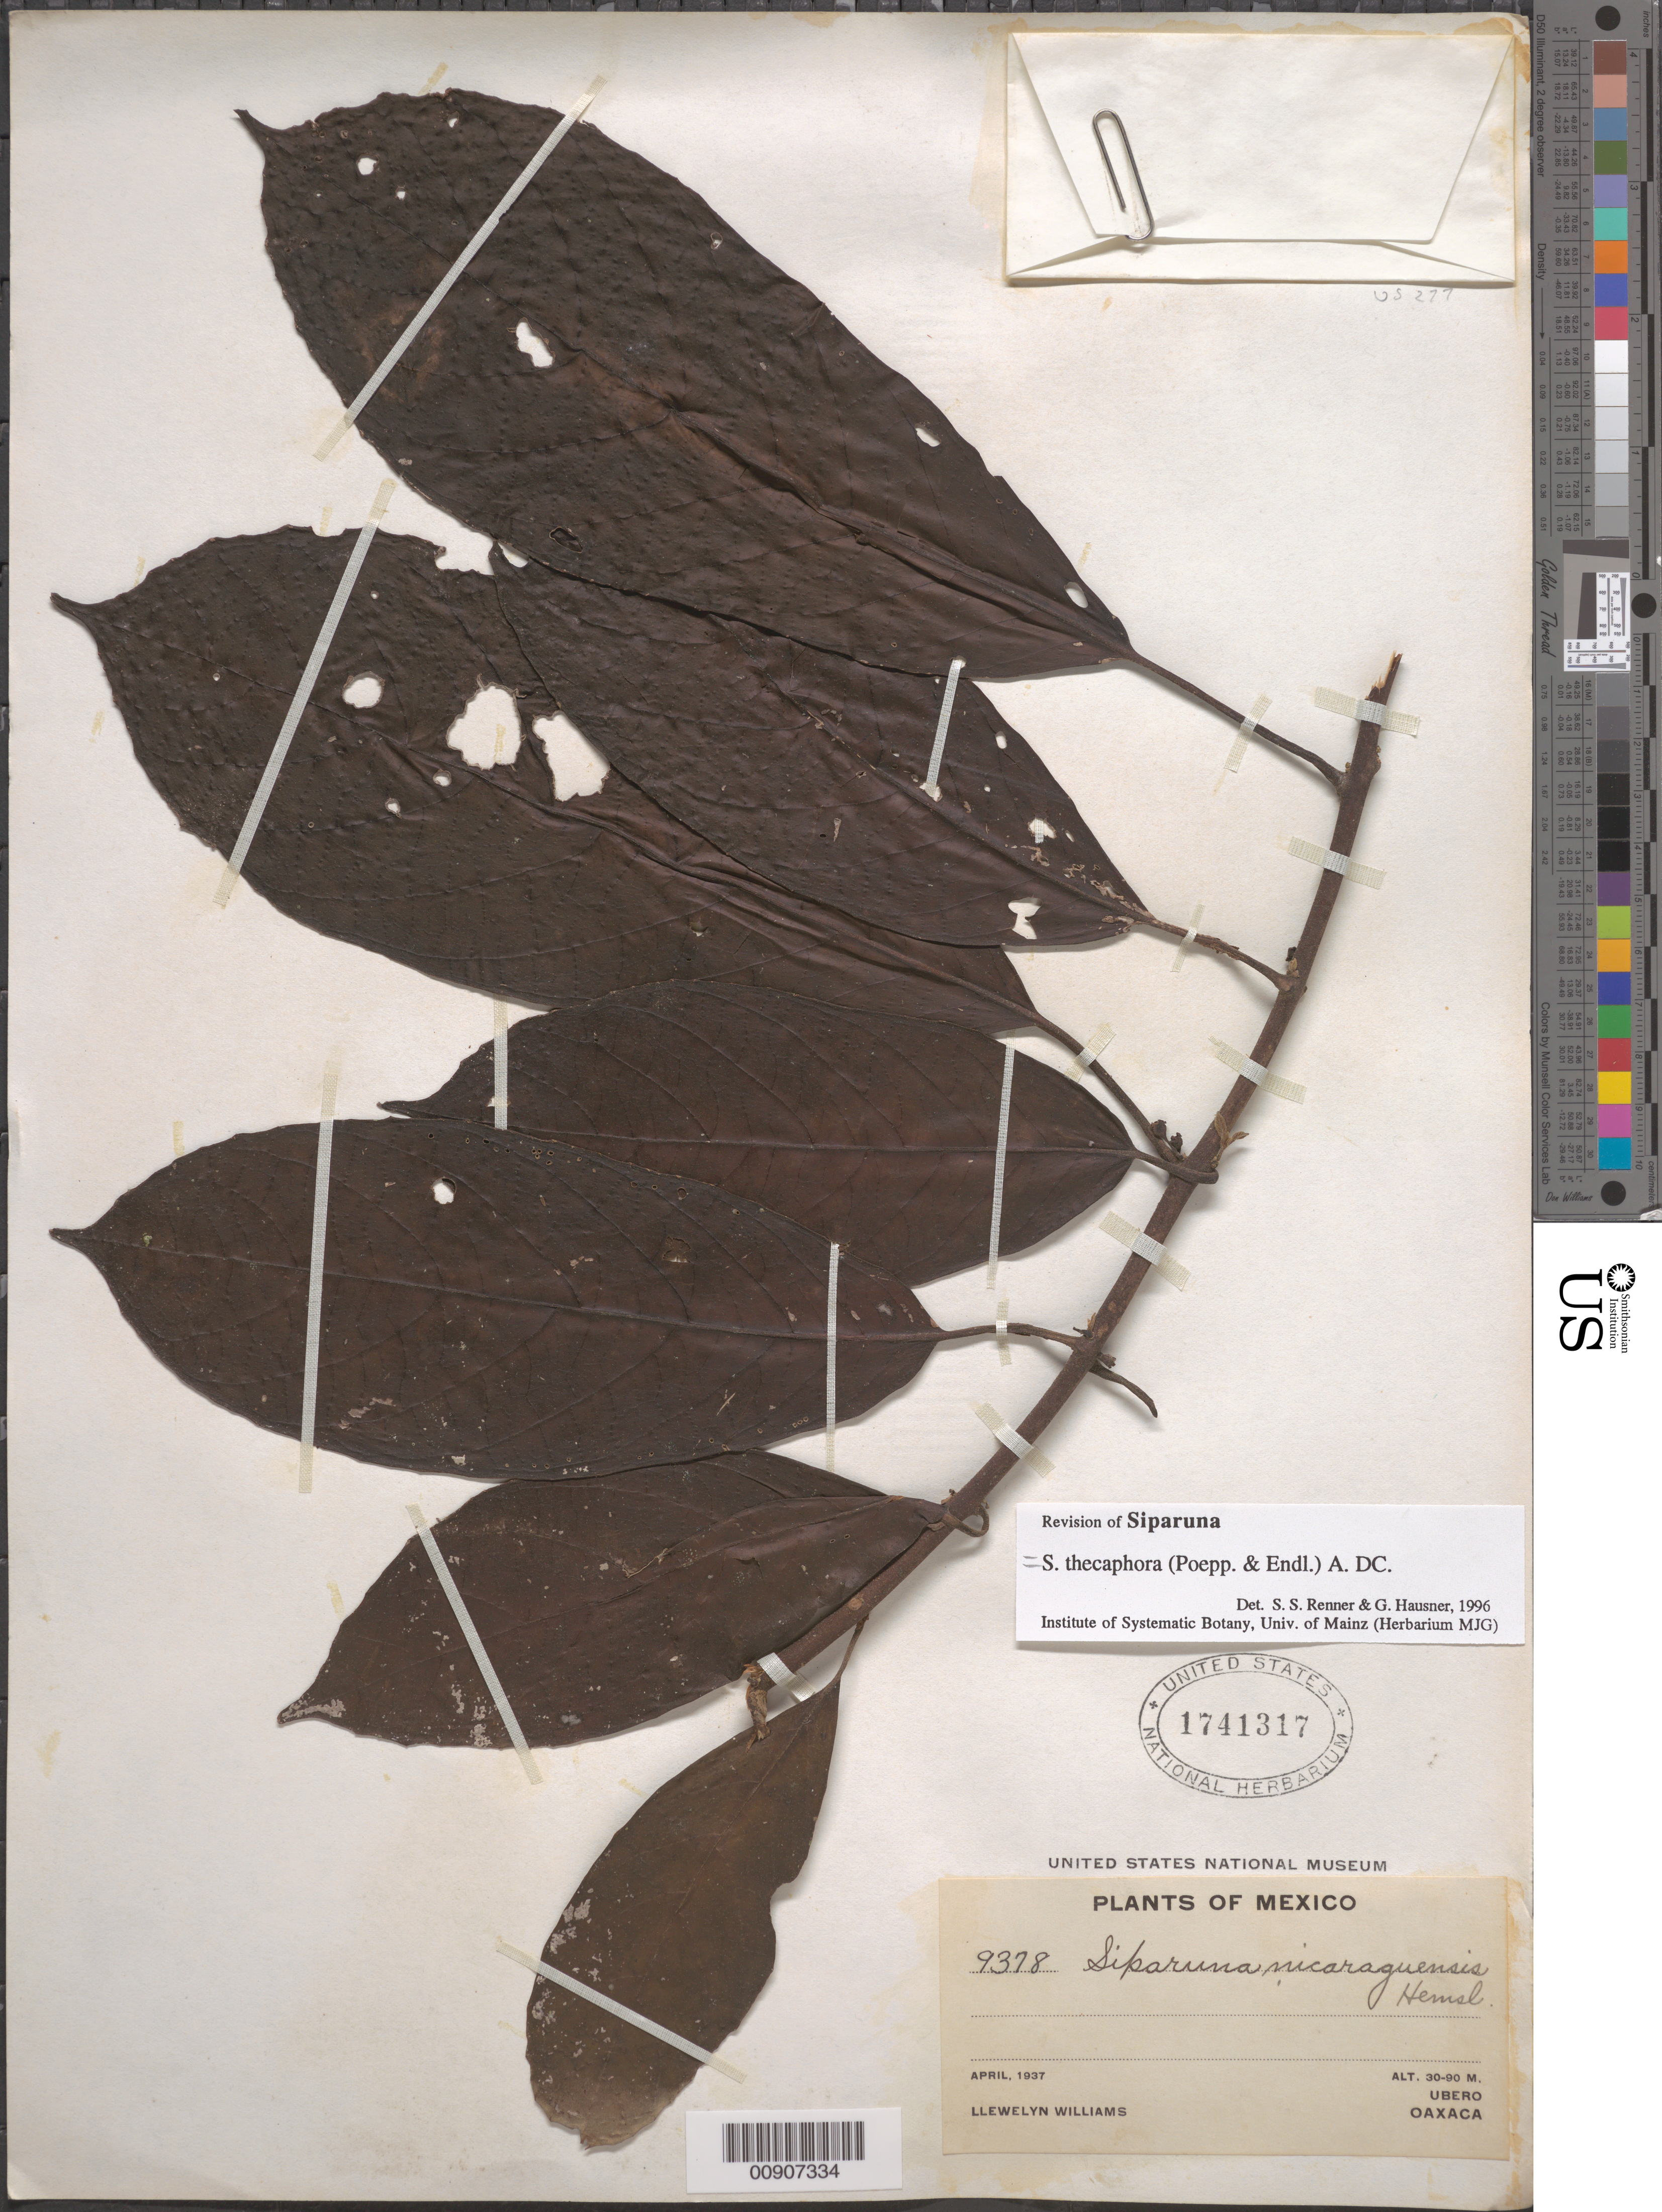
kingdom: Plantae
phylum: Tracheophyta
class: Magnoliopsida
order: Laurales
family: Siparunaceae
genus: Siparuna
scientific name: Siparuna thecaphora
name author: (Poepp. & Endl.) A. DC.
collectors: L. Williams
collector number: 9378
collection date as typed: Apr 1937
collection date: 1937-04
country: Mexico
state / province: Oaxaca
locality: Ubero, Oaxaca.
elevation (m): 90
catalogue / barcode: US 1741317